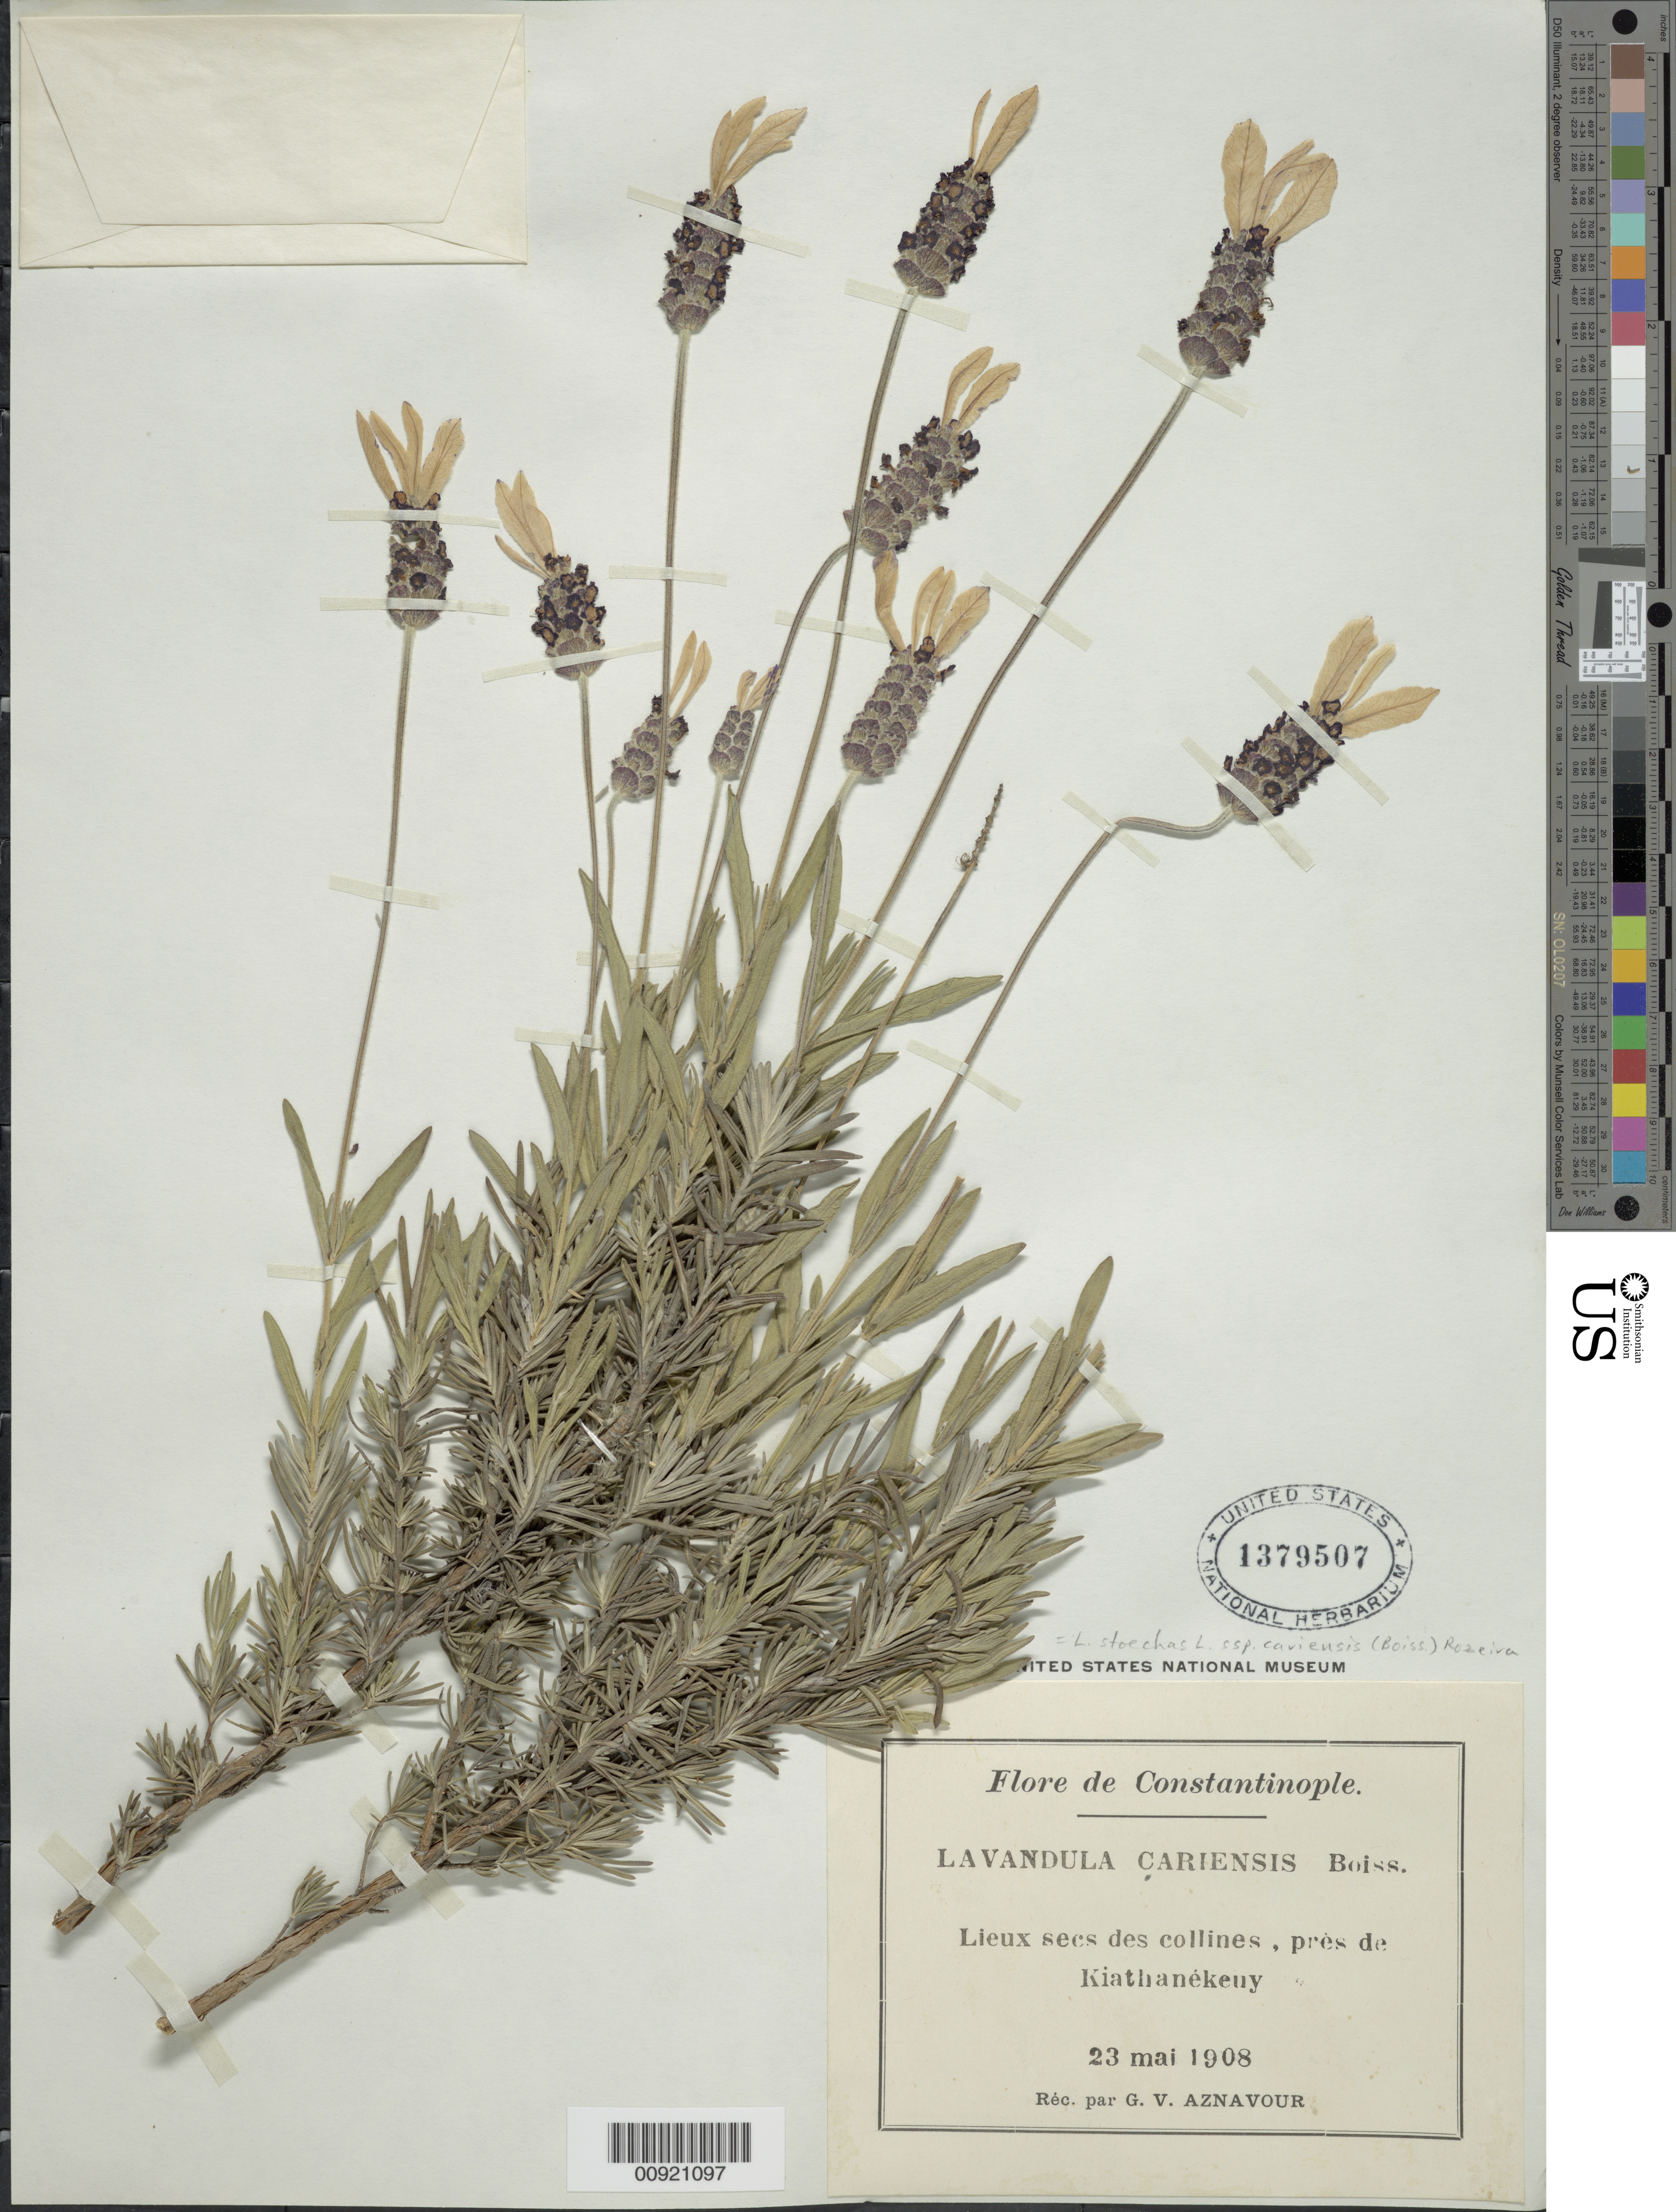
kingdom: Plantae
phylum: Tracheophyta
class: Magnoliopsida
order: Lamiales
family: Lamiaceae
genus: Lavandula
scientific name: Lavandula stoechas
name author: L.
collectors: G. V. Aznavour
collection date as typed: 23 May 1908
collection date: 1908-05-23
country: Turkey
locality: Flore de Constantinople. Lieux secs des collines, pres de Kiathanekeuy.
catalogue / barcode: US 1379507